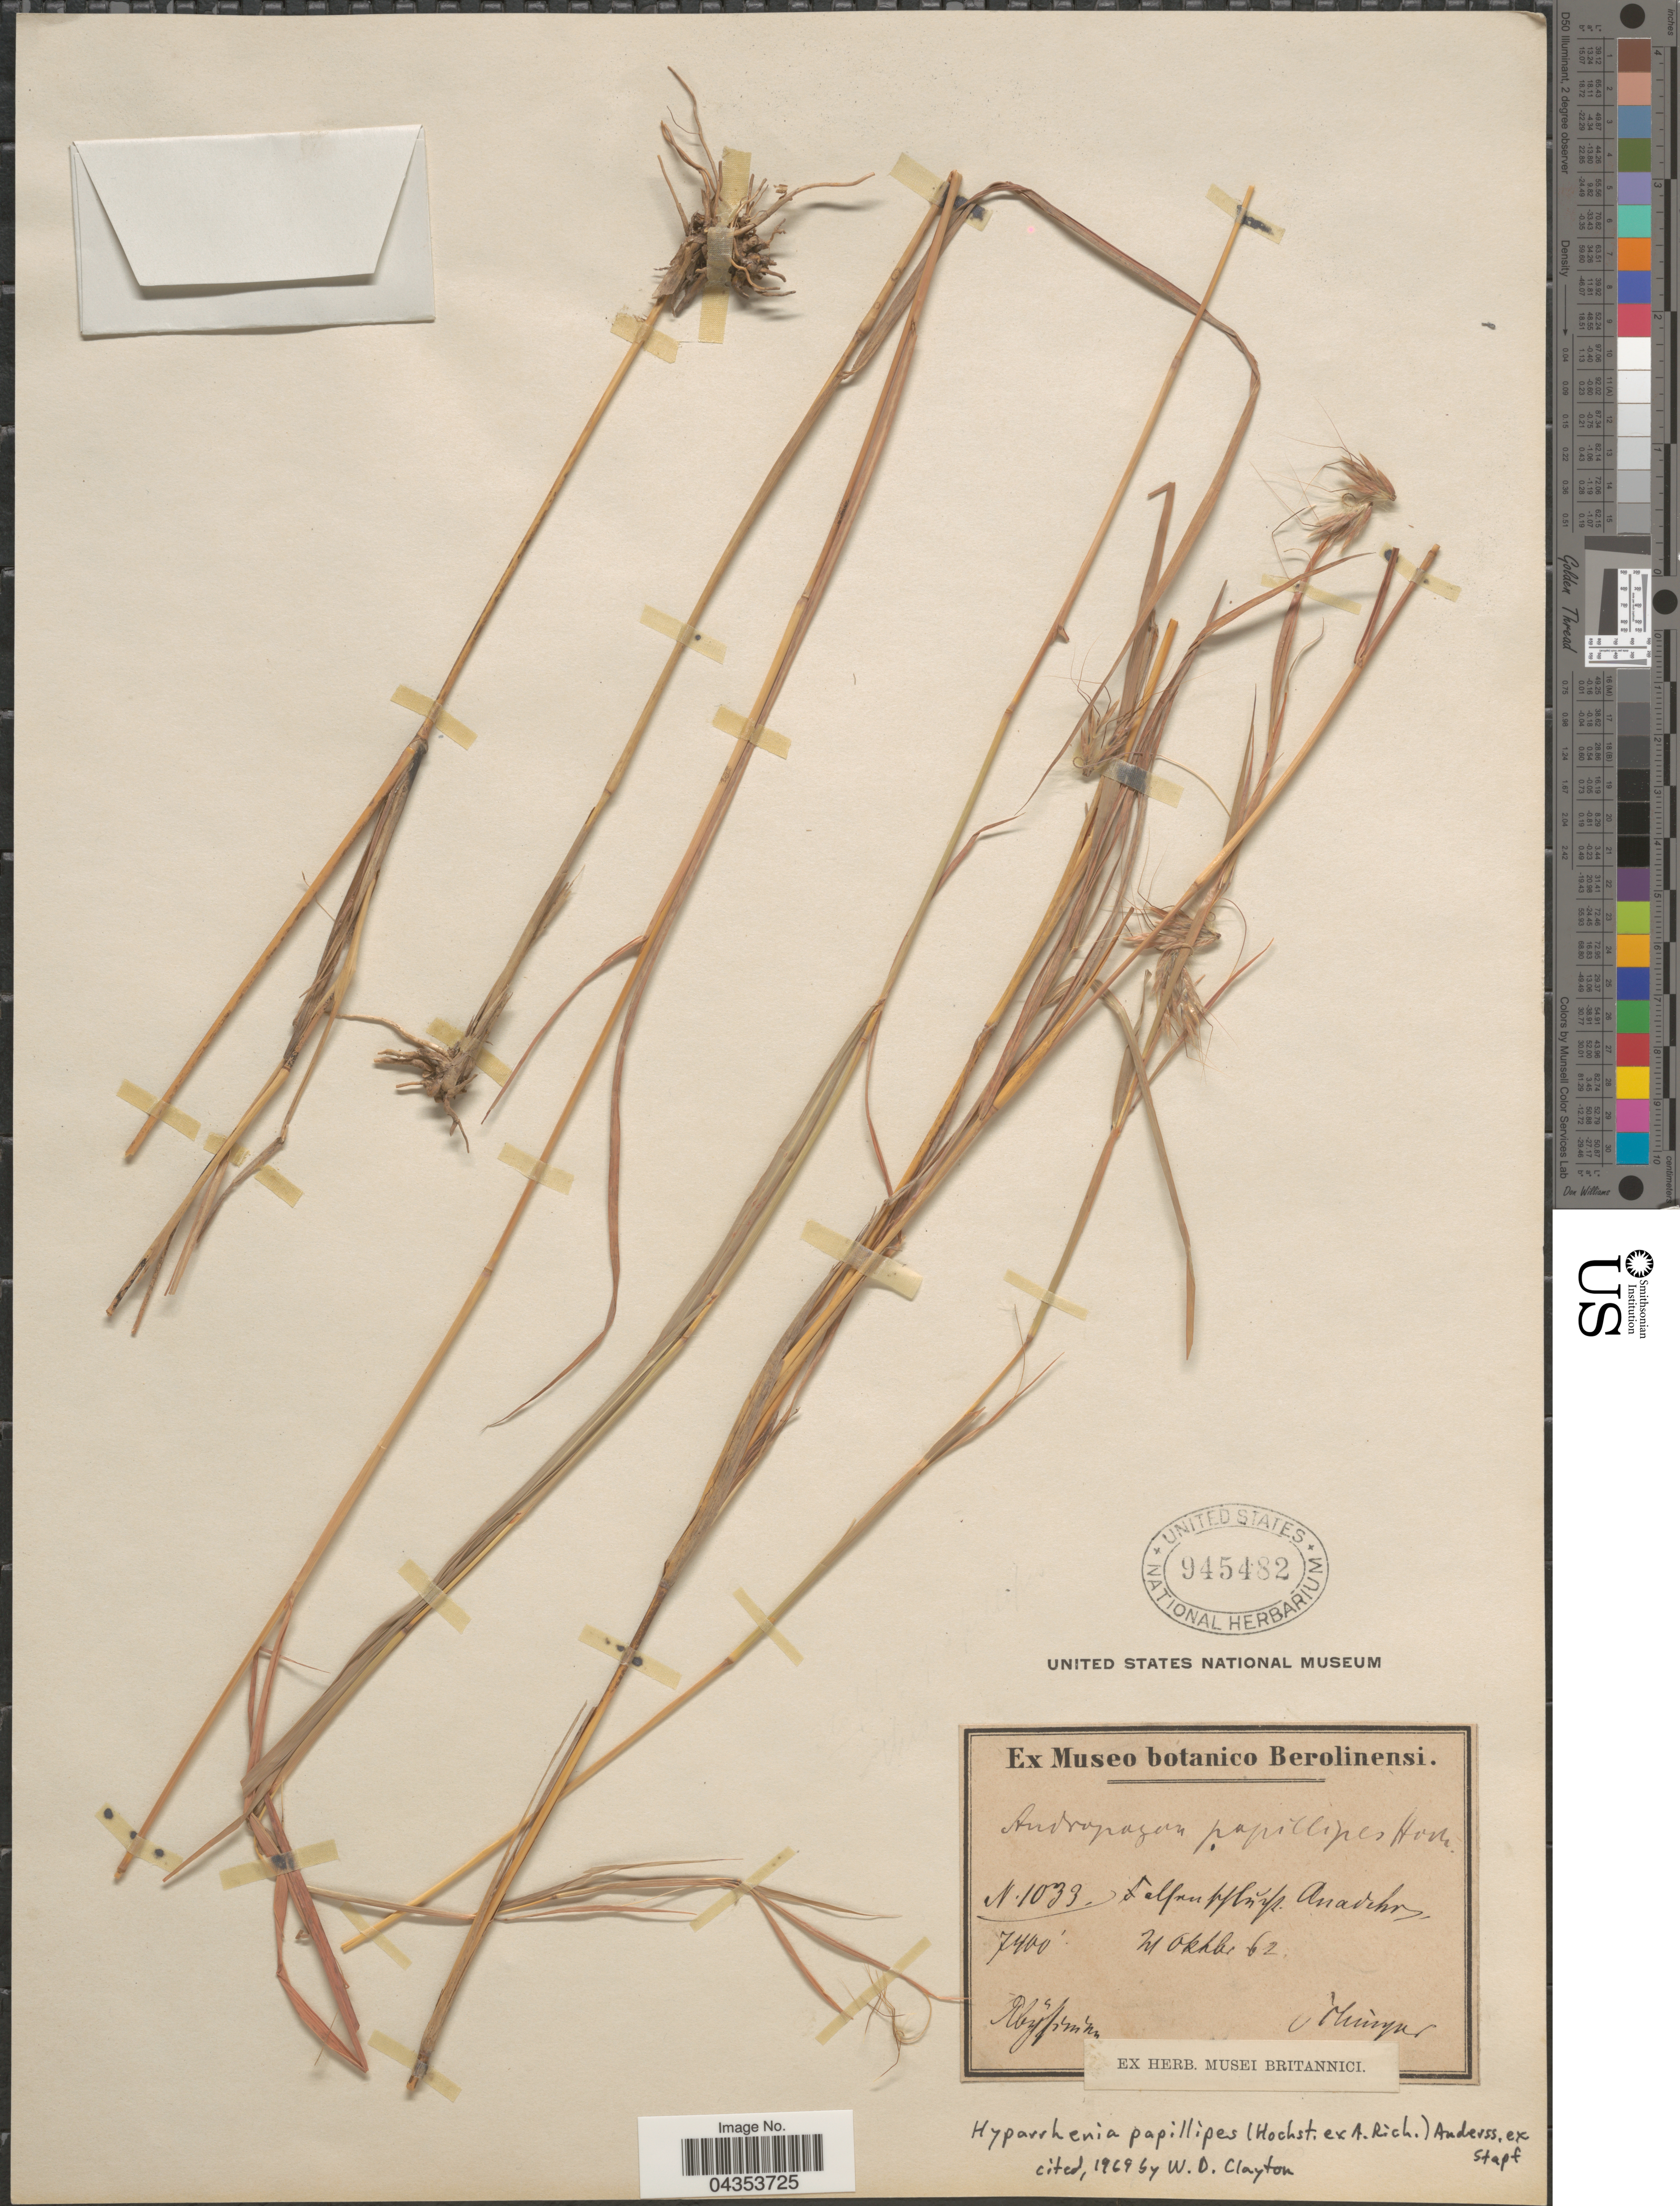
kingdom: Plantae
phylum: Tracheophyta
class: Liliopsida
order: Poales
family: Poaceae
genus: Hyparrhenia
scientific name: Hyparrhenia papillipes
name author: (Hochst. ex A. Rich.) Andersson ex Stapf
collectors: -. Schimper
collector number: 1033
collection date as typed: Transcribed d/m/y: 21/10/62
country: Ethiopia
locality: Abyssinia.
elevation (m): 2256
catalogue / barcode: US 945482